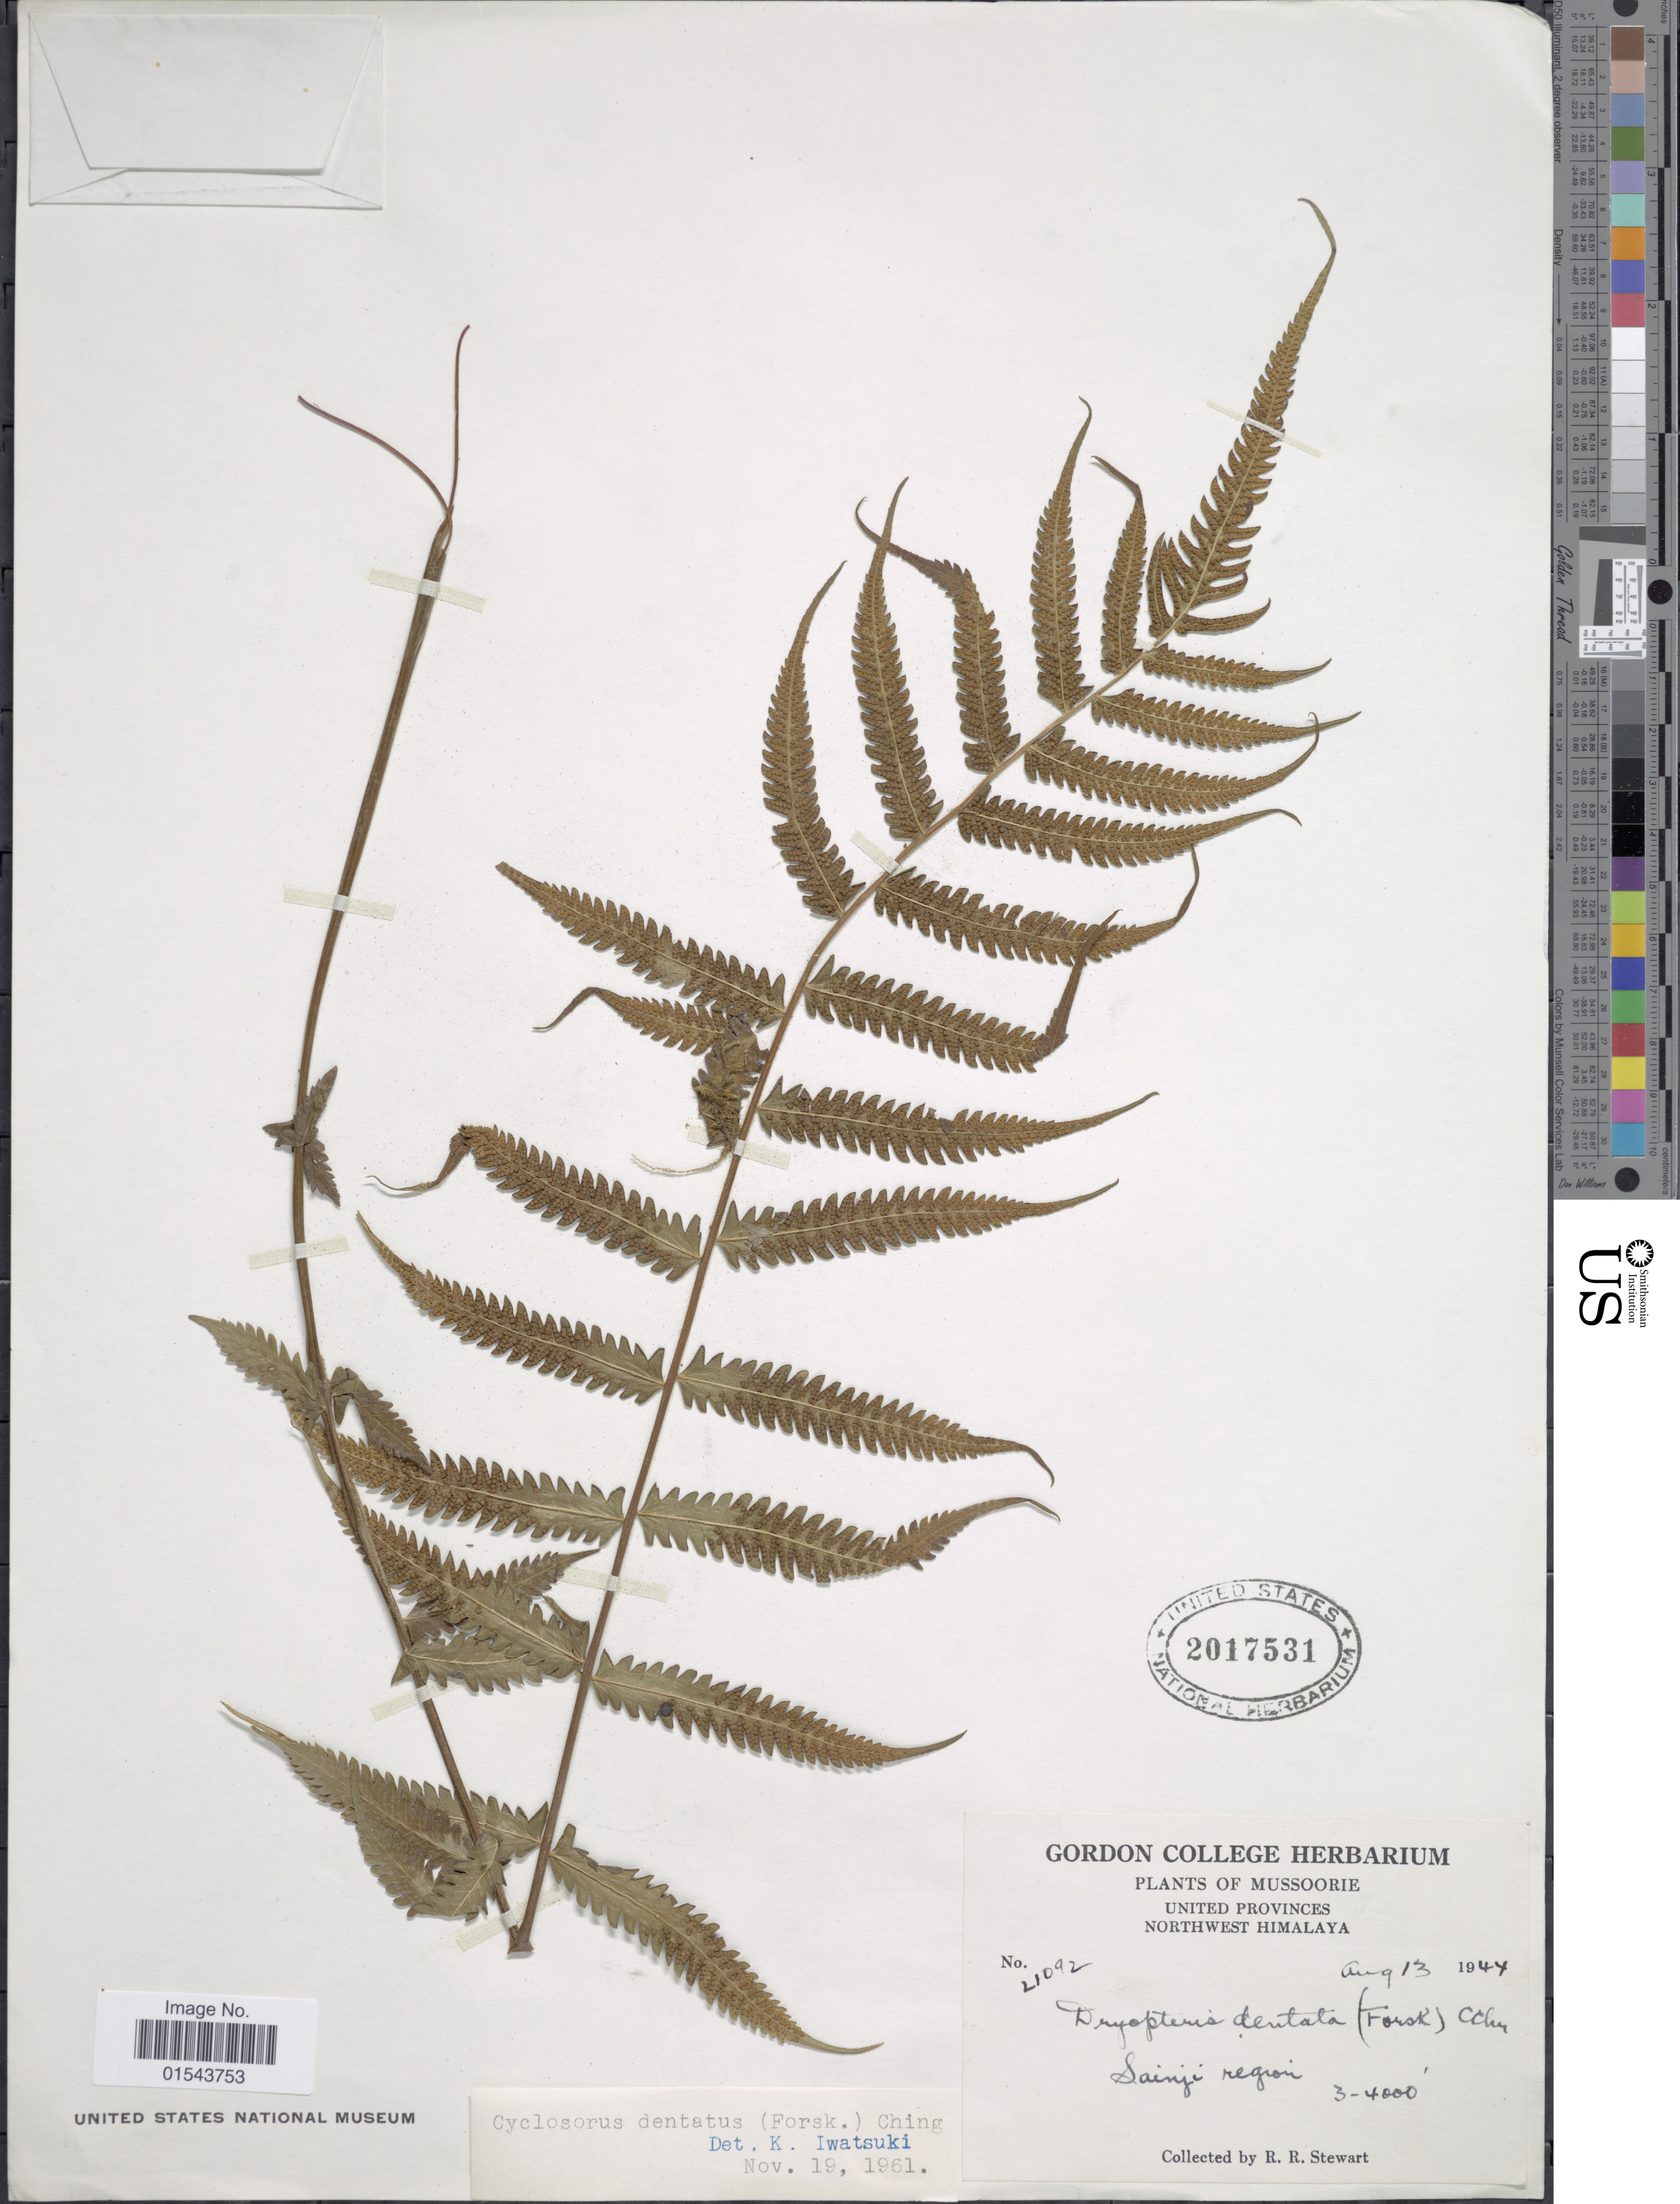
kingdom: Plantae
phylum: Tracheophyta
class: Polypodiopsida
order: Polypodiales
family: Thelypteridaceae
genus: Christella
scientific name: Christella dentata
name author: (Forssk.) Brownsey & Jermy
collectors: R. R. Stewart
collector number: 21092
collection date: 1944-08-13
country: India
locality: Mussoorie, United Province, Northwest Himalaya. Sainji region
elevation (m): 914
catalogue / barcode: US 2017531